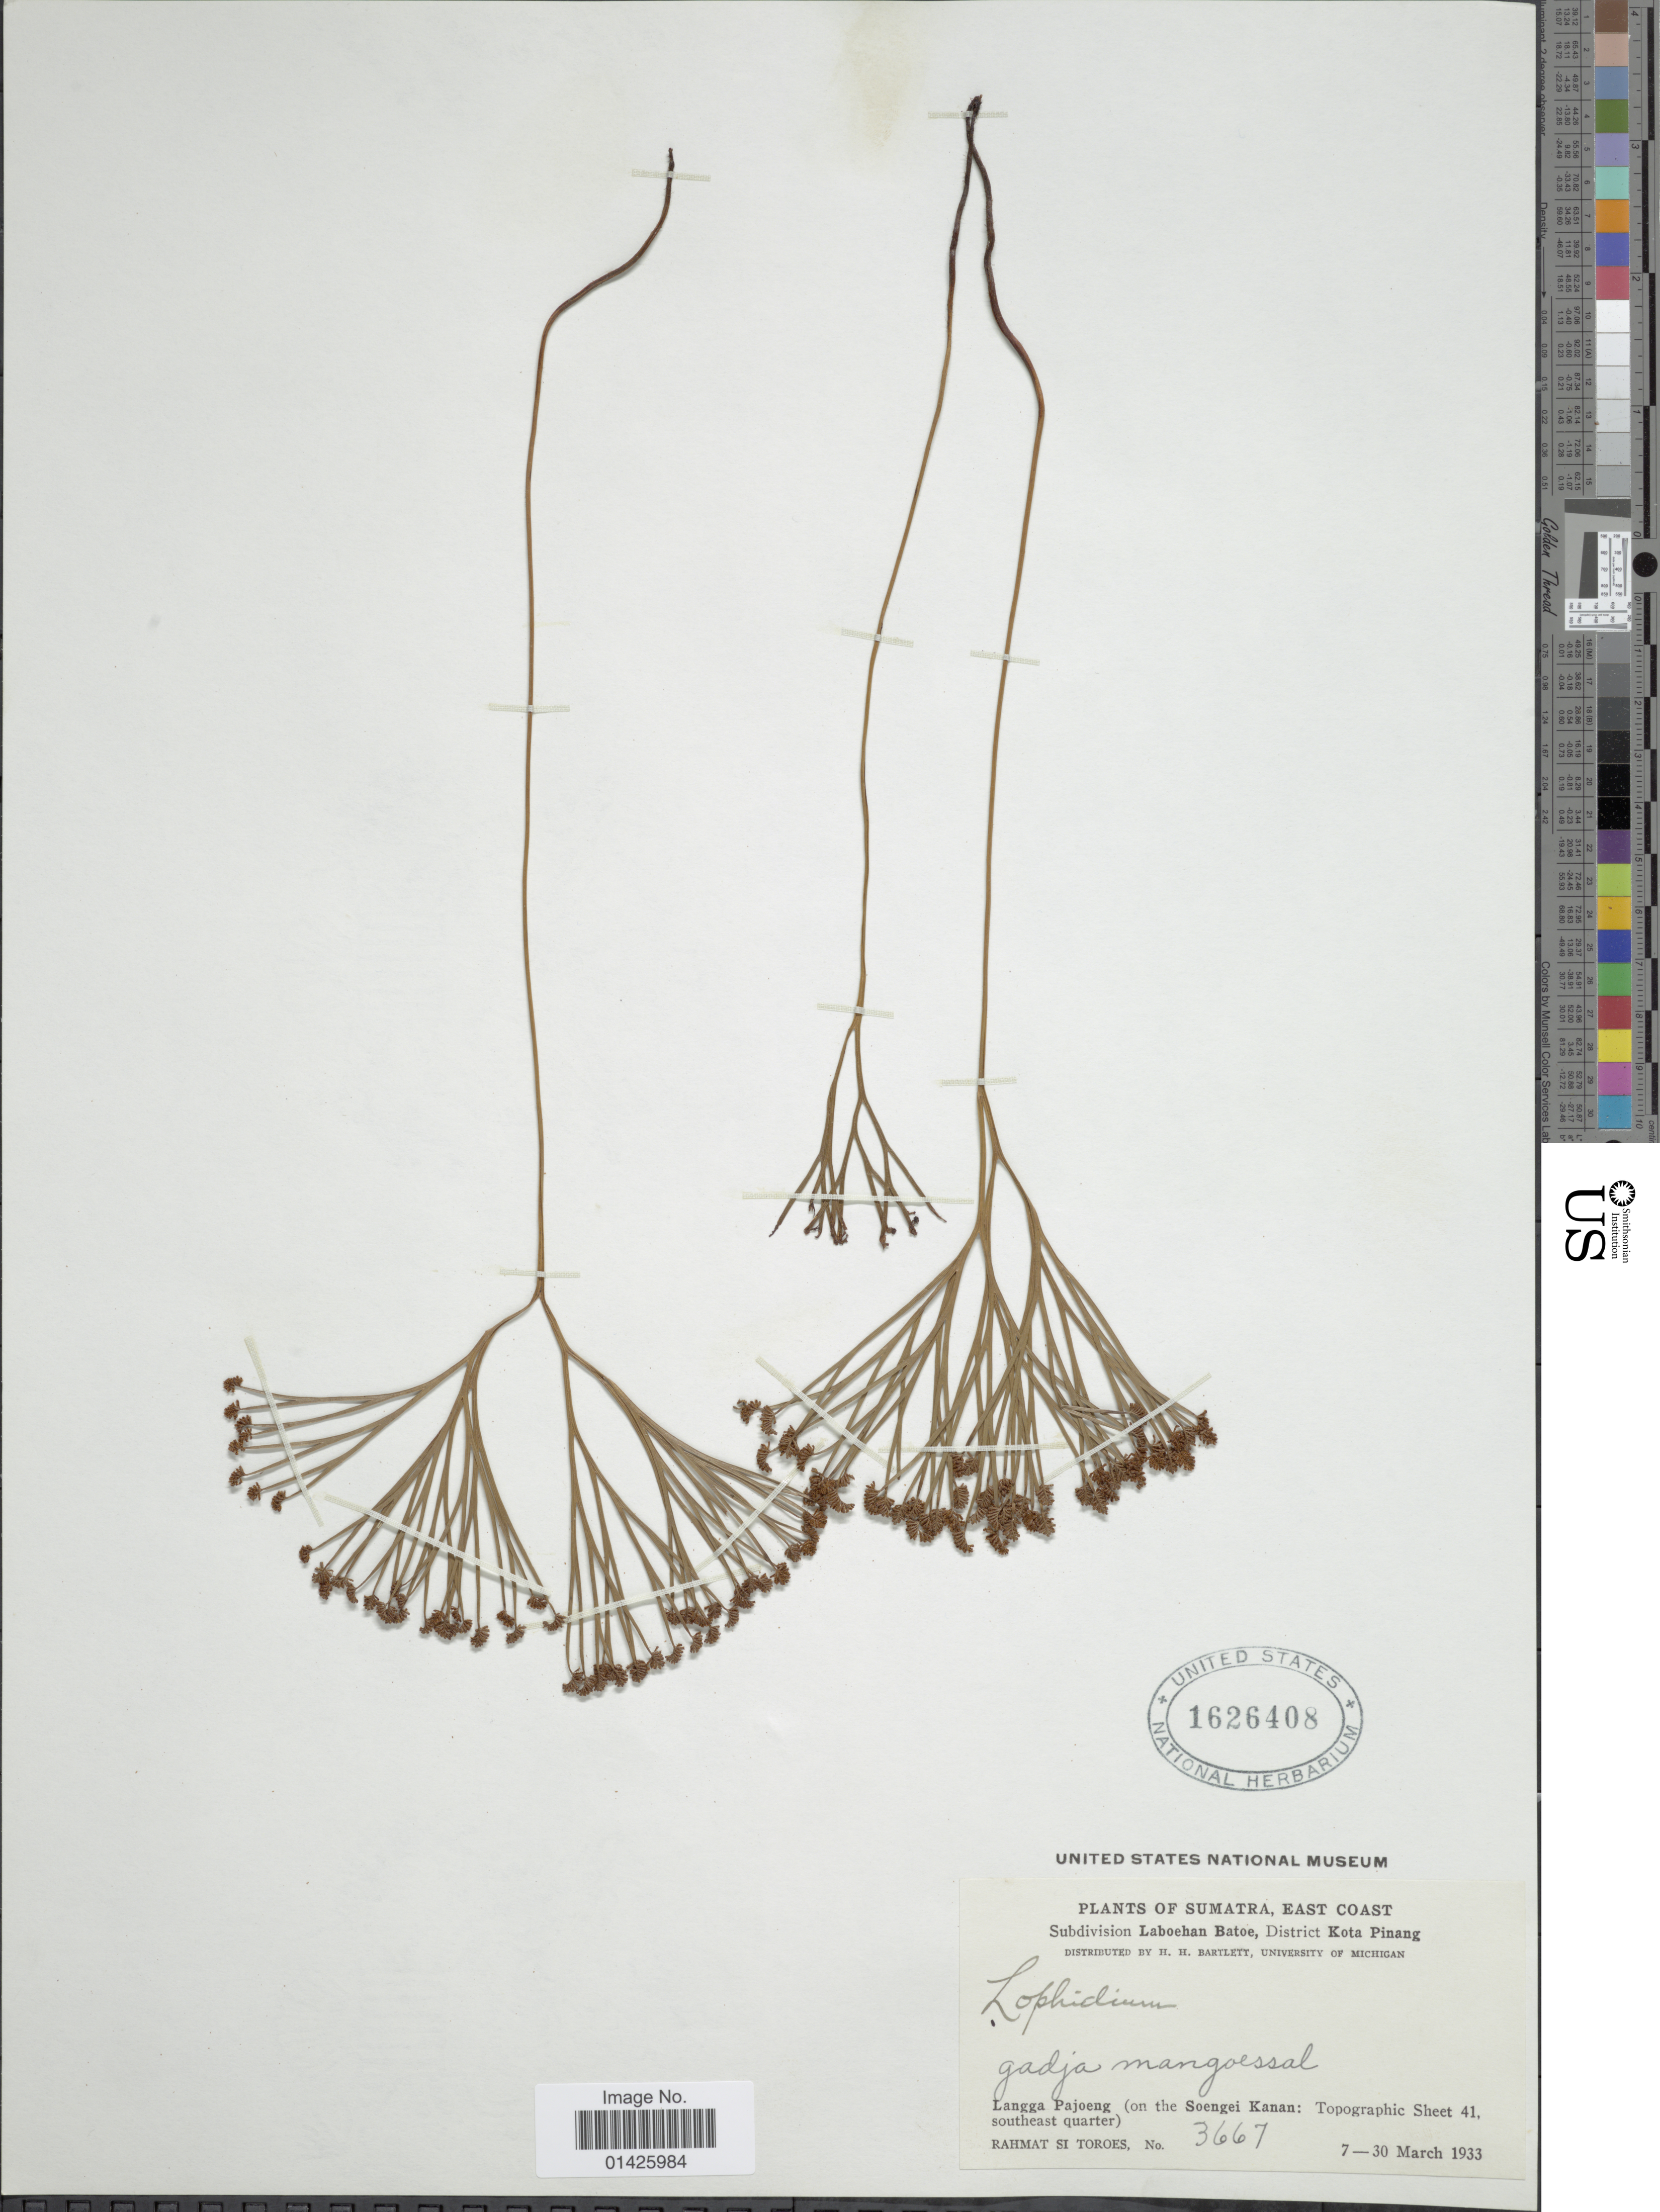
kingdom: Plantae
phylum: Tracheophyta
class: Polypodiopsida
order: Schizaeales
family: Schizaeaceae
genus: Schizaea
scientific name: Schizaea dichotoma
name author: (L.) J. Sm.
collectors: Rahmat Si Boeea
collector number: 3667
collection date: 1933-03-07/1933-03-30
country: Indonesia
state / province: Sumatra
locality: East Coast, Subdivision Laboehan Batoe, District Kota Pinang, Langga Pajoeng (on the Soengei kanan: Topographic Sheet 41, southeast quarter)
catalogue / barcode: US 1626408